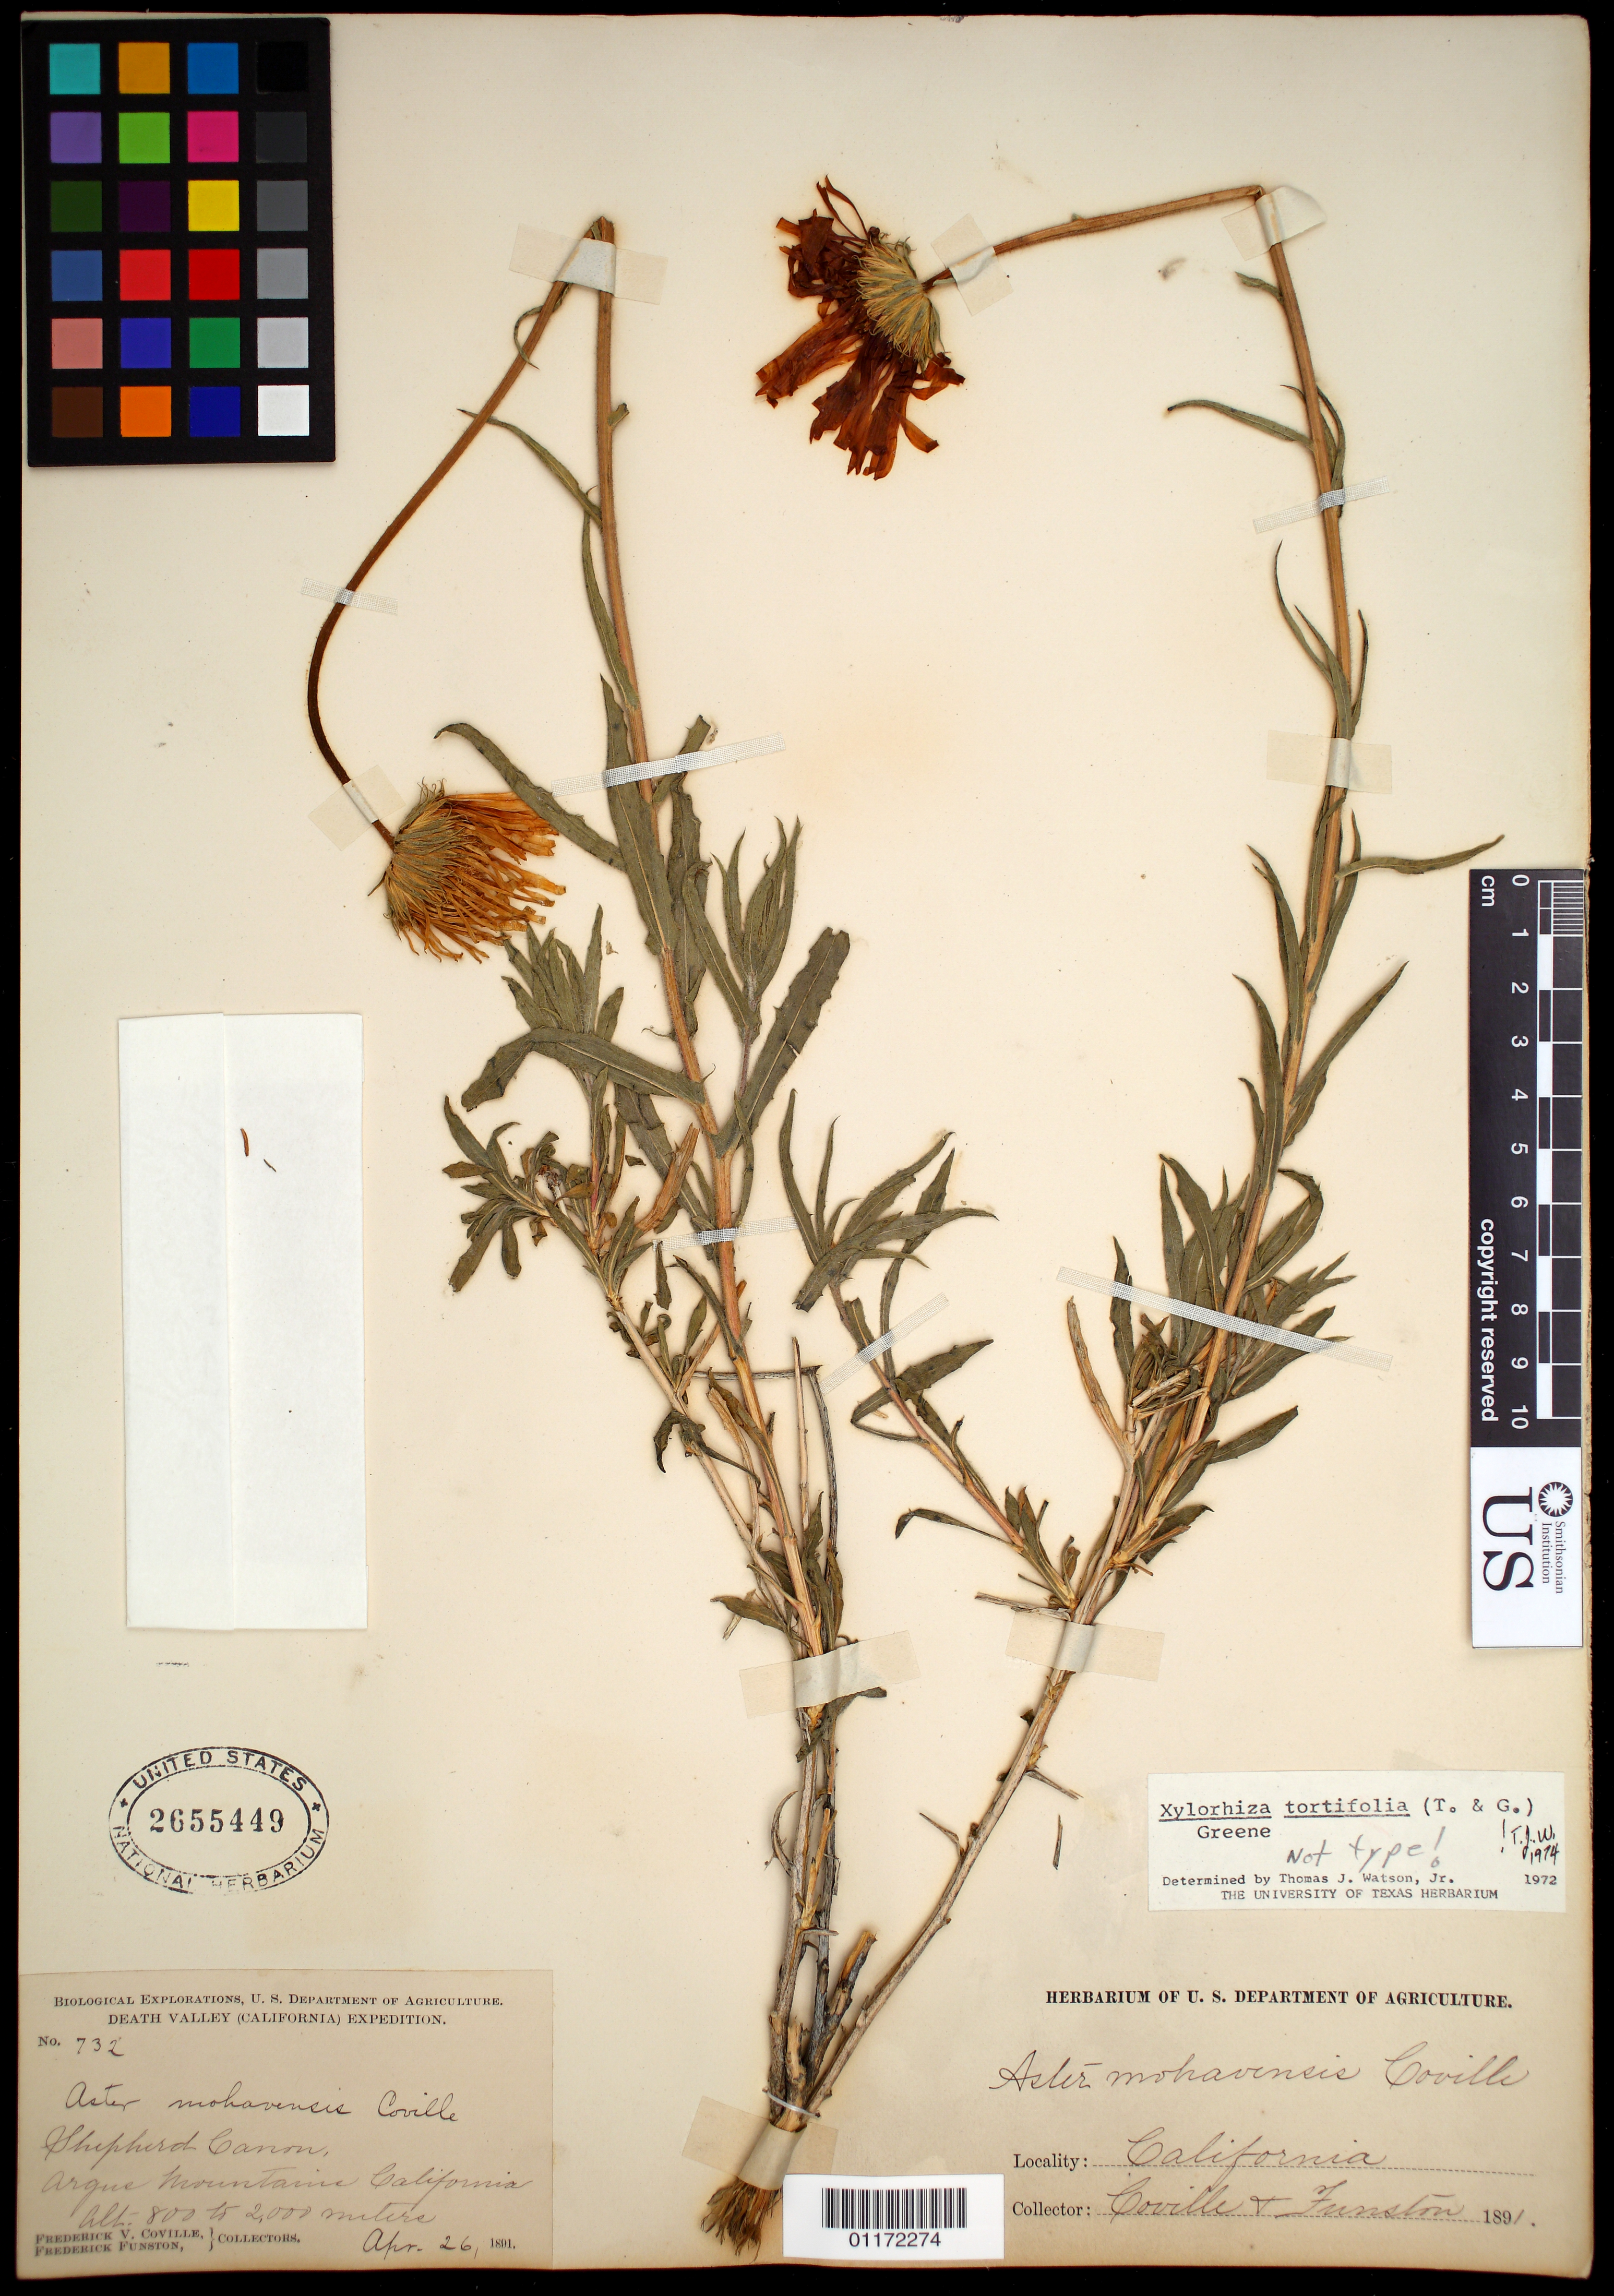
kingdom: Plantae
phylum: Tracheophyta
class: Magnoliopsida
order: Asterales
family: Asteraceae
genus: Xylorhiza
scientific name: Xylorhiza tortifolia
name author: (Torr. & A. Gray) Greene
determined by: Watson, T. J.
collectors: F. V. Coville & F. Funston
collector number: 732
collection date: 1891-04-26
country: United States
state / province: California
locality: Shepherd Canyon, Argus Mountains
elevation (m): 800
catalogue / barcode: US 2655449